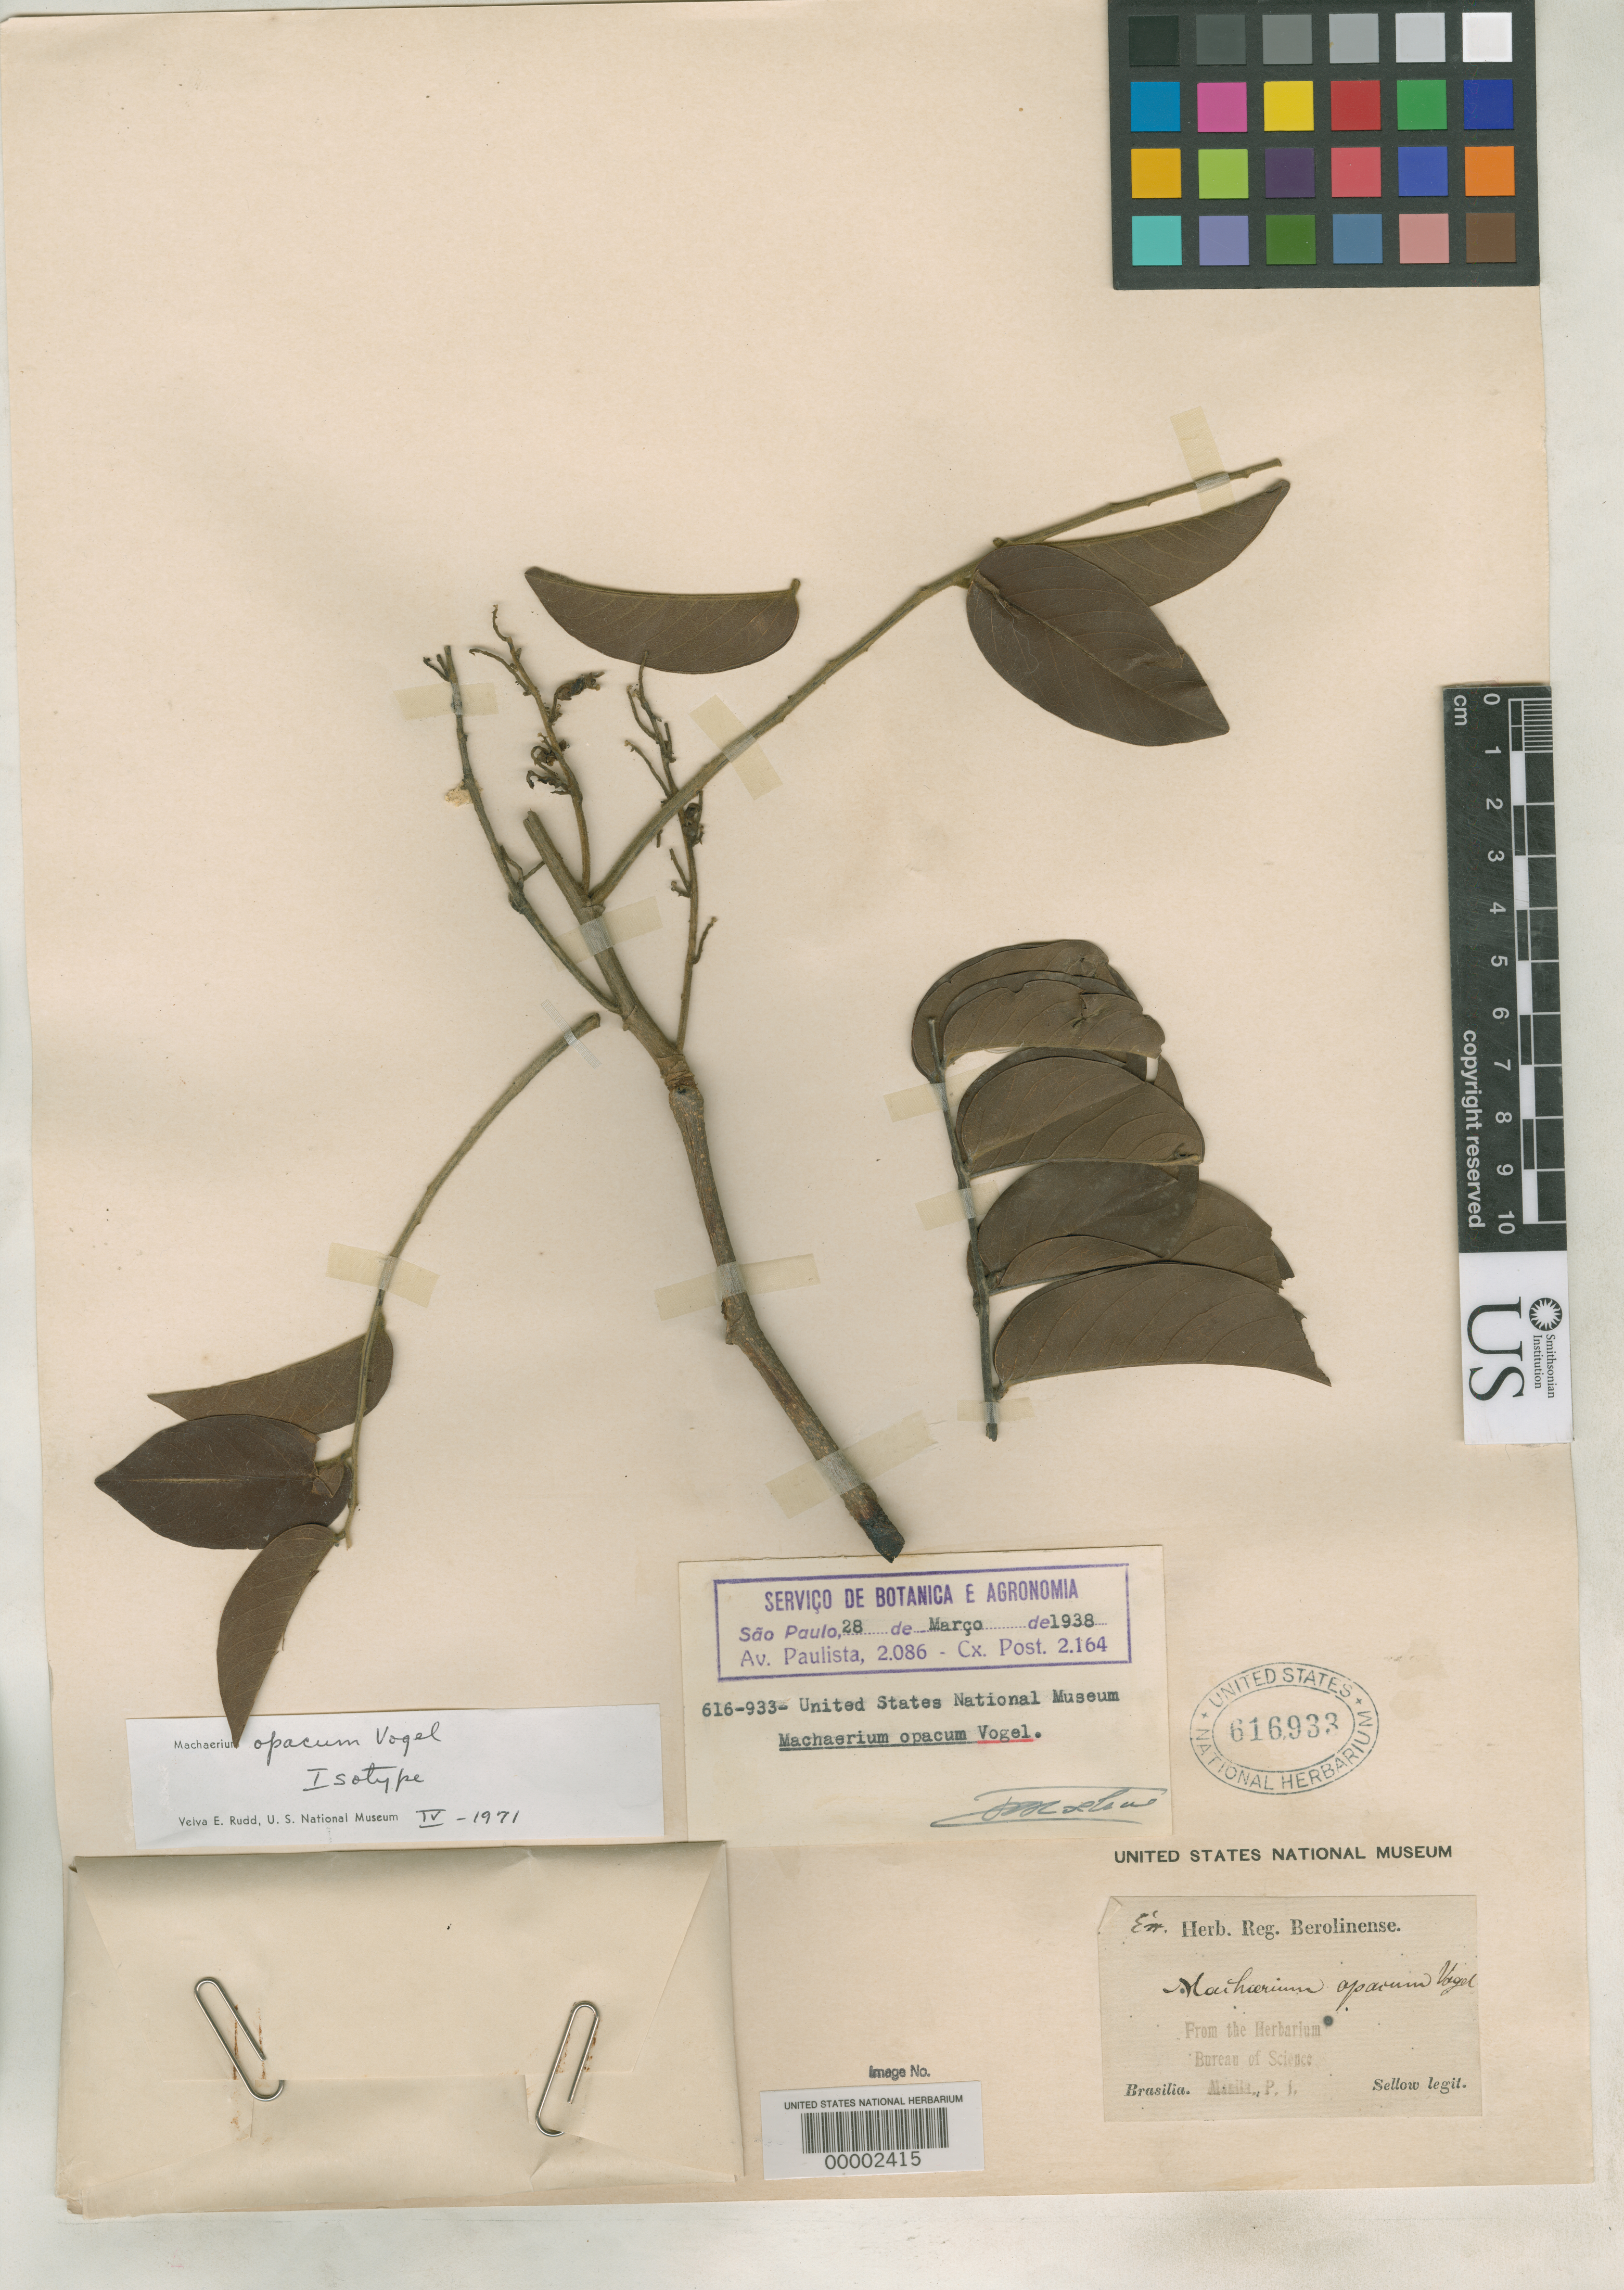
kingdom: Plantae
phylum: Tracheophyta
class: Magnoliopsida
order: Fabales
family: Fabaceae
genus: Machaerium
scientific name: Machaerium opacum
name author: Vogel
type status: Isotype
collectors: F. Sellow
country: Brazil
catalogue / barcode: US 616933